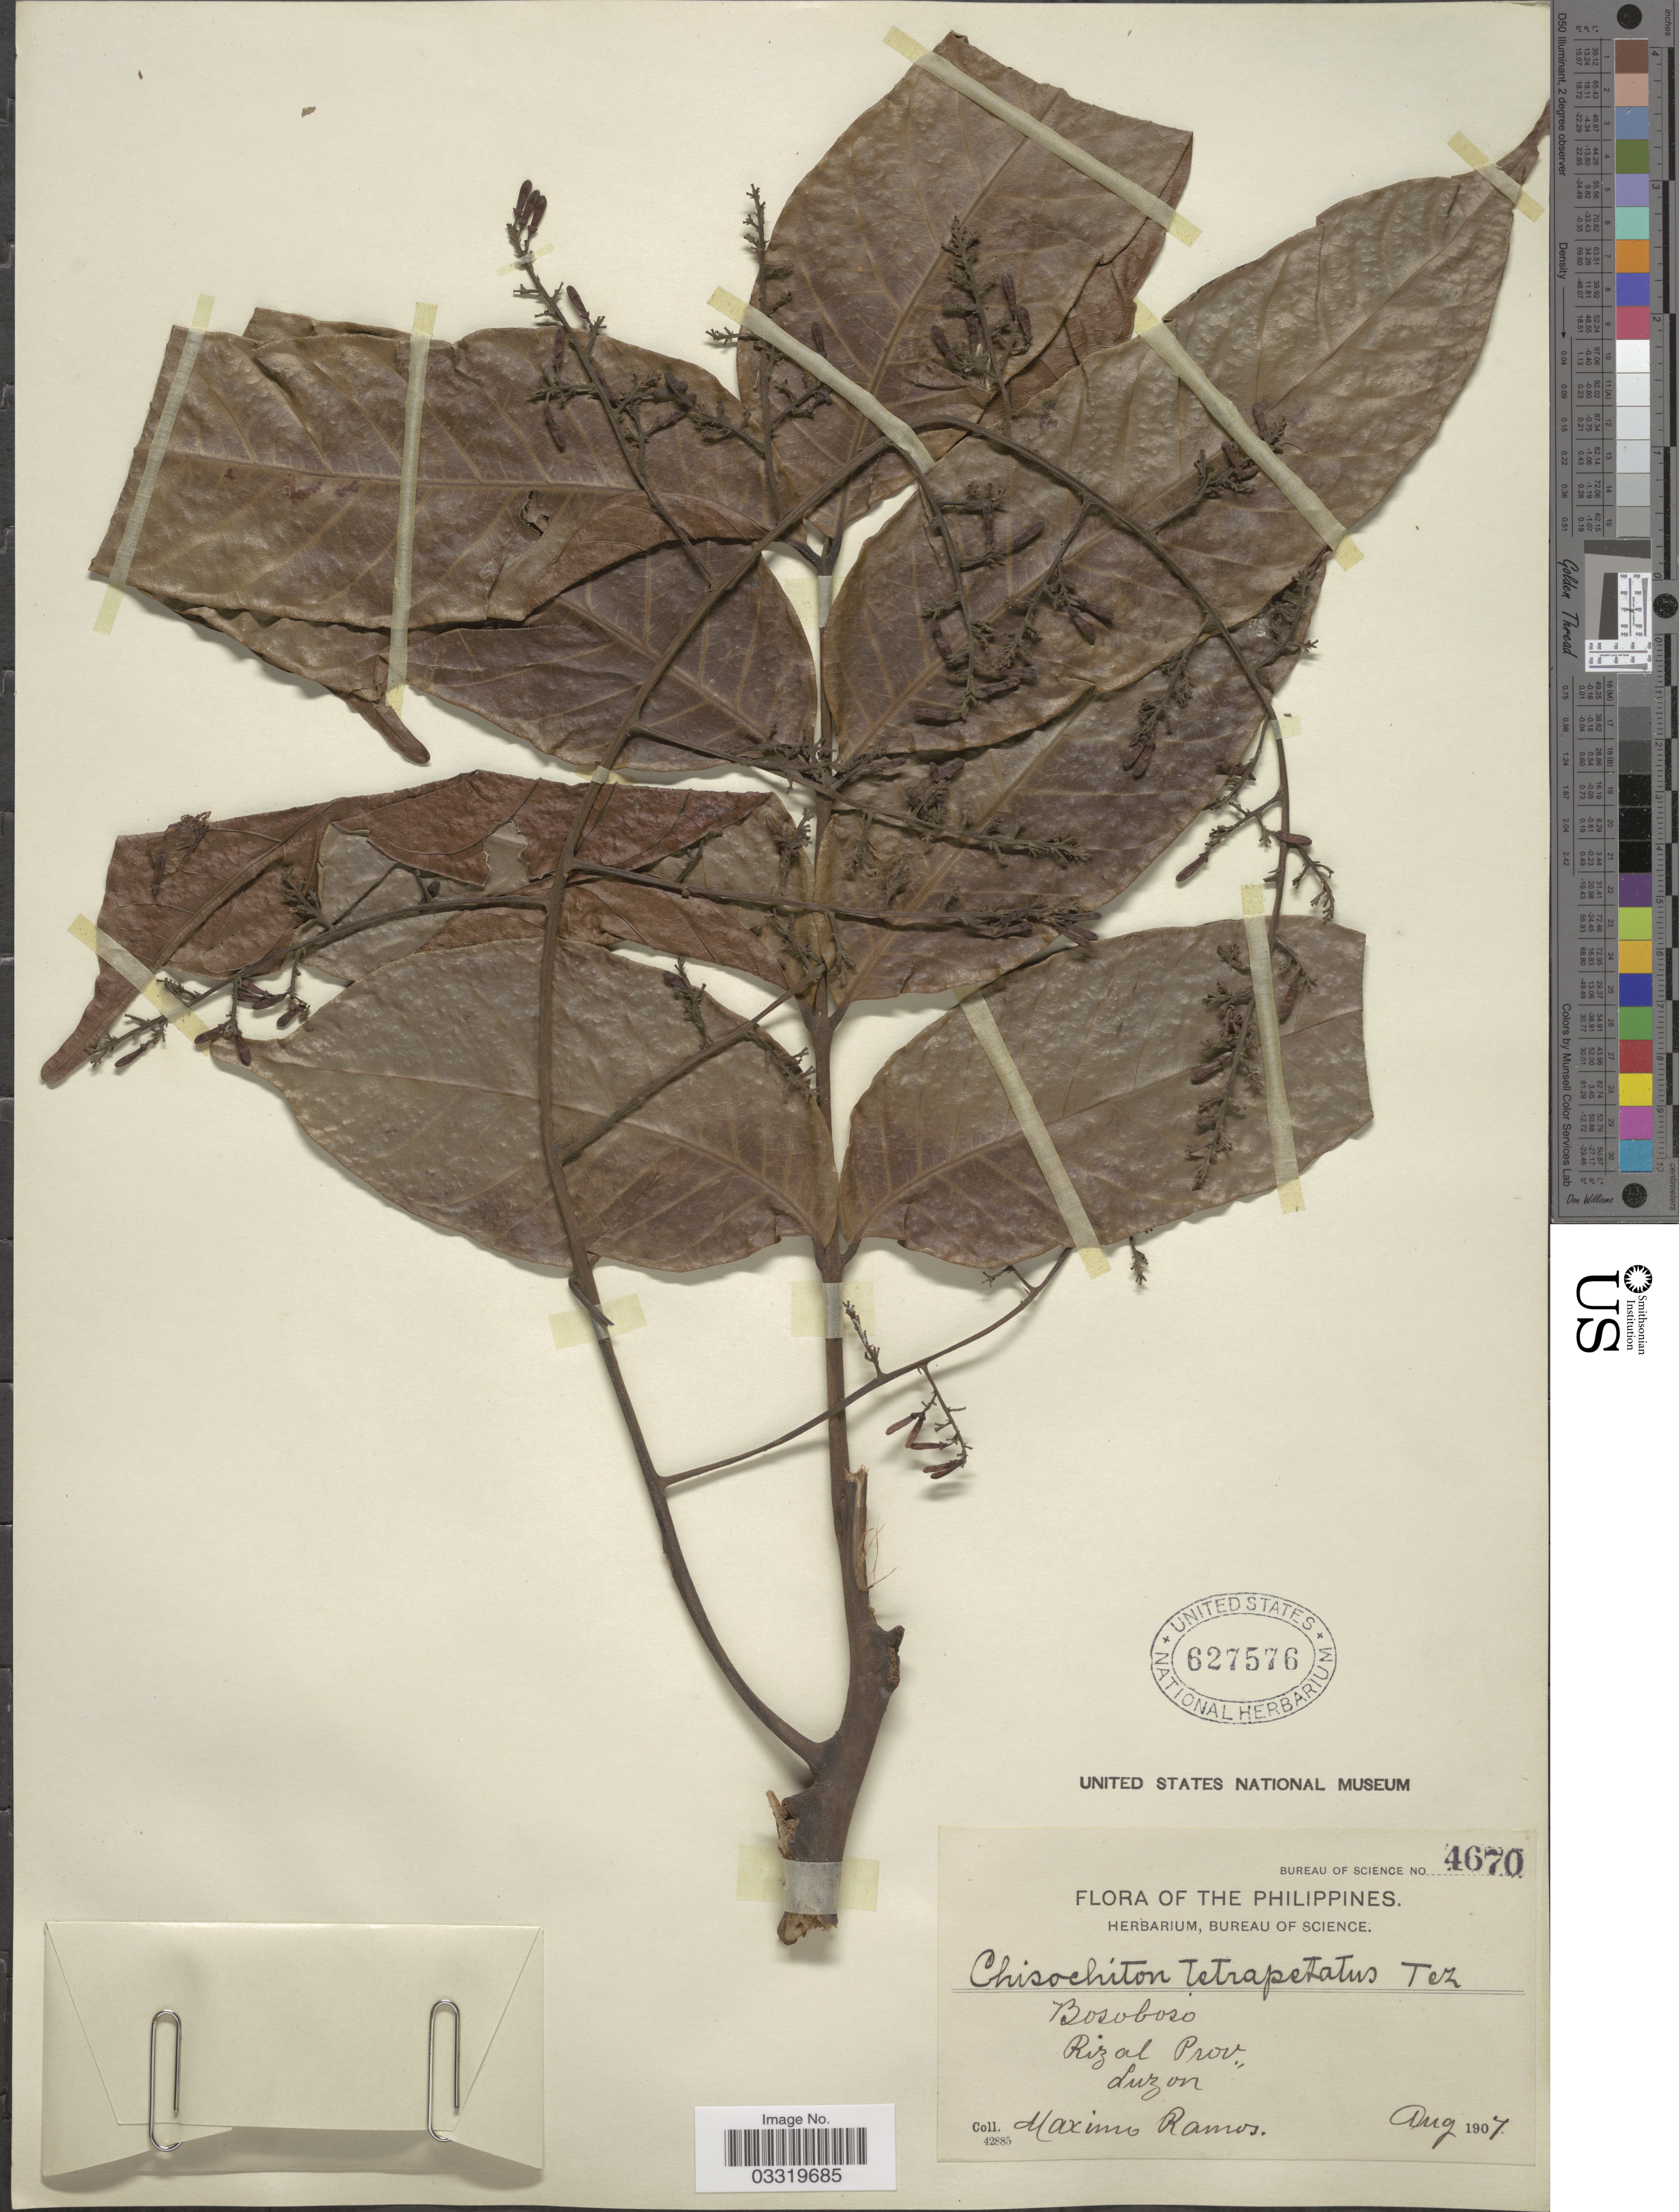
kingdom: Plantae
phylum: Tracheophyta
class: Magnoliopsida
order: Sapindales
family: Meliaceae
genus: Chisocheton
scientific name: Chisocheton patens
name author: Blume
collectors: M. Ramos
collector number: Bureau of Science 4670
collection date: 1907-08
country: Philippines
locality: Bosoboso. Rizal Prov., Luzon.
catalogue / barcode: US 627576